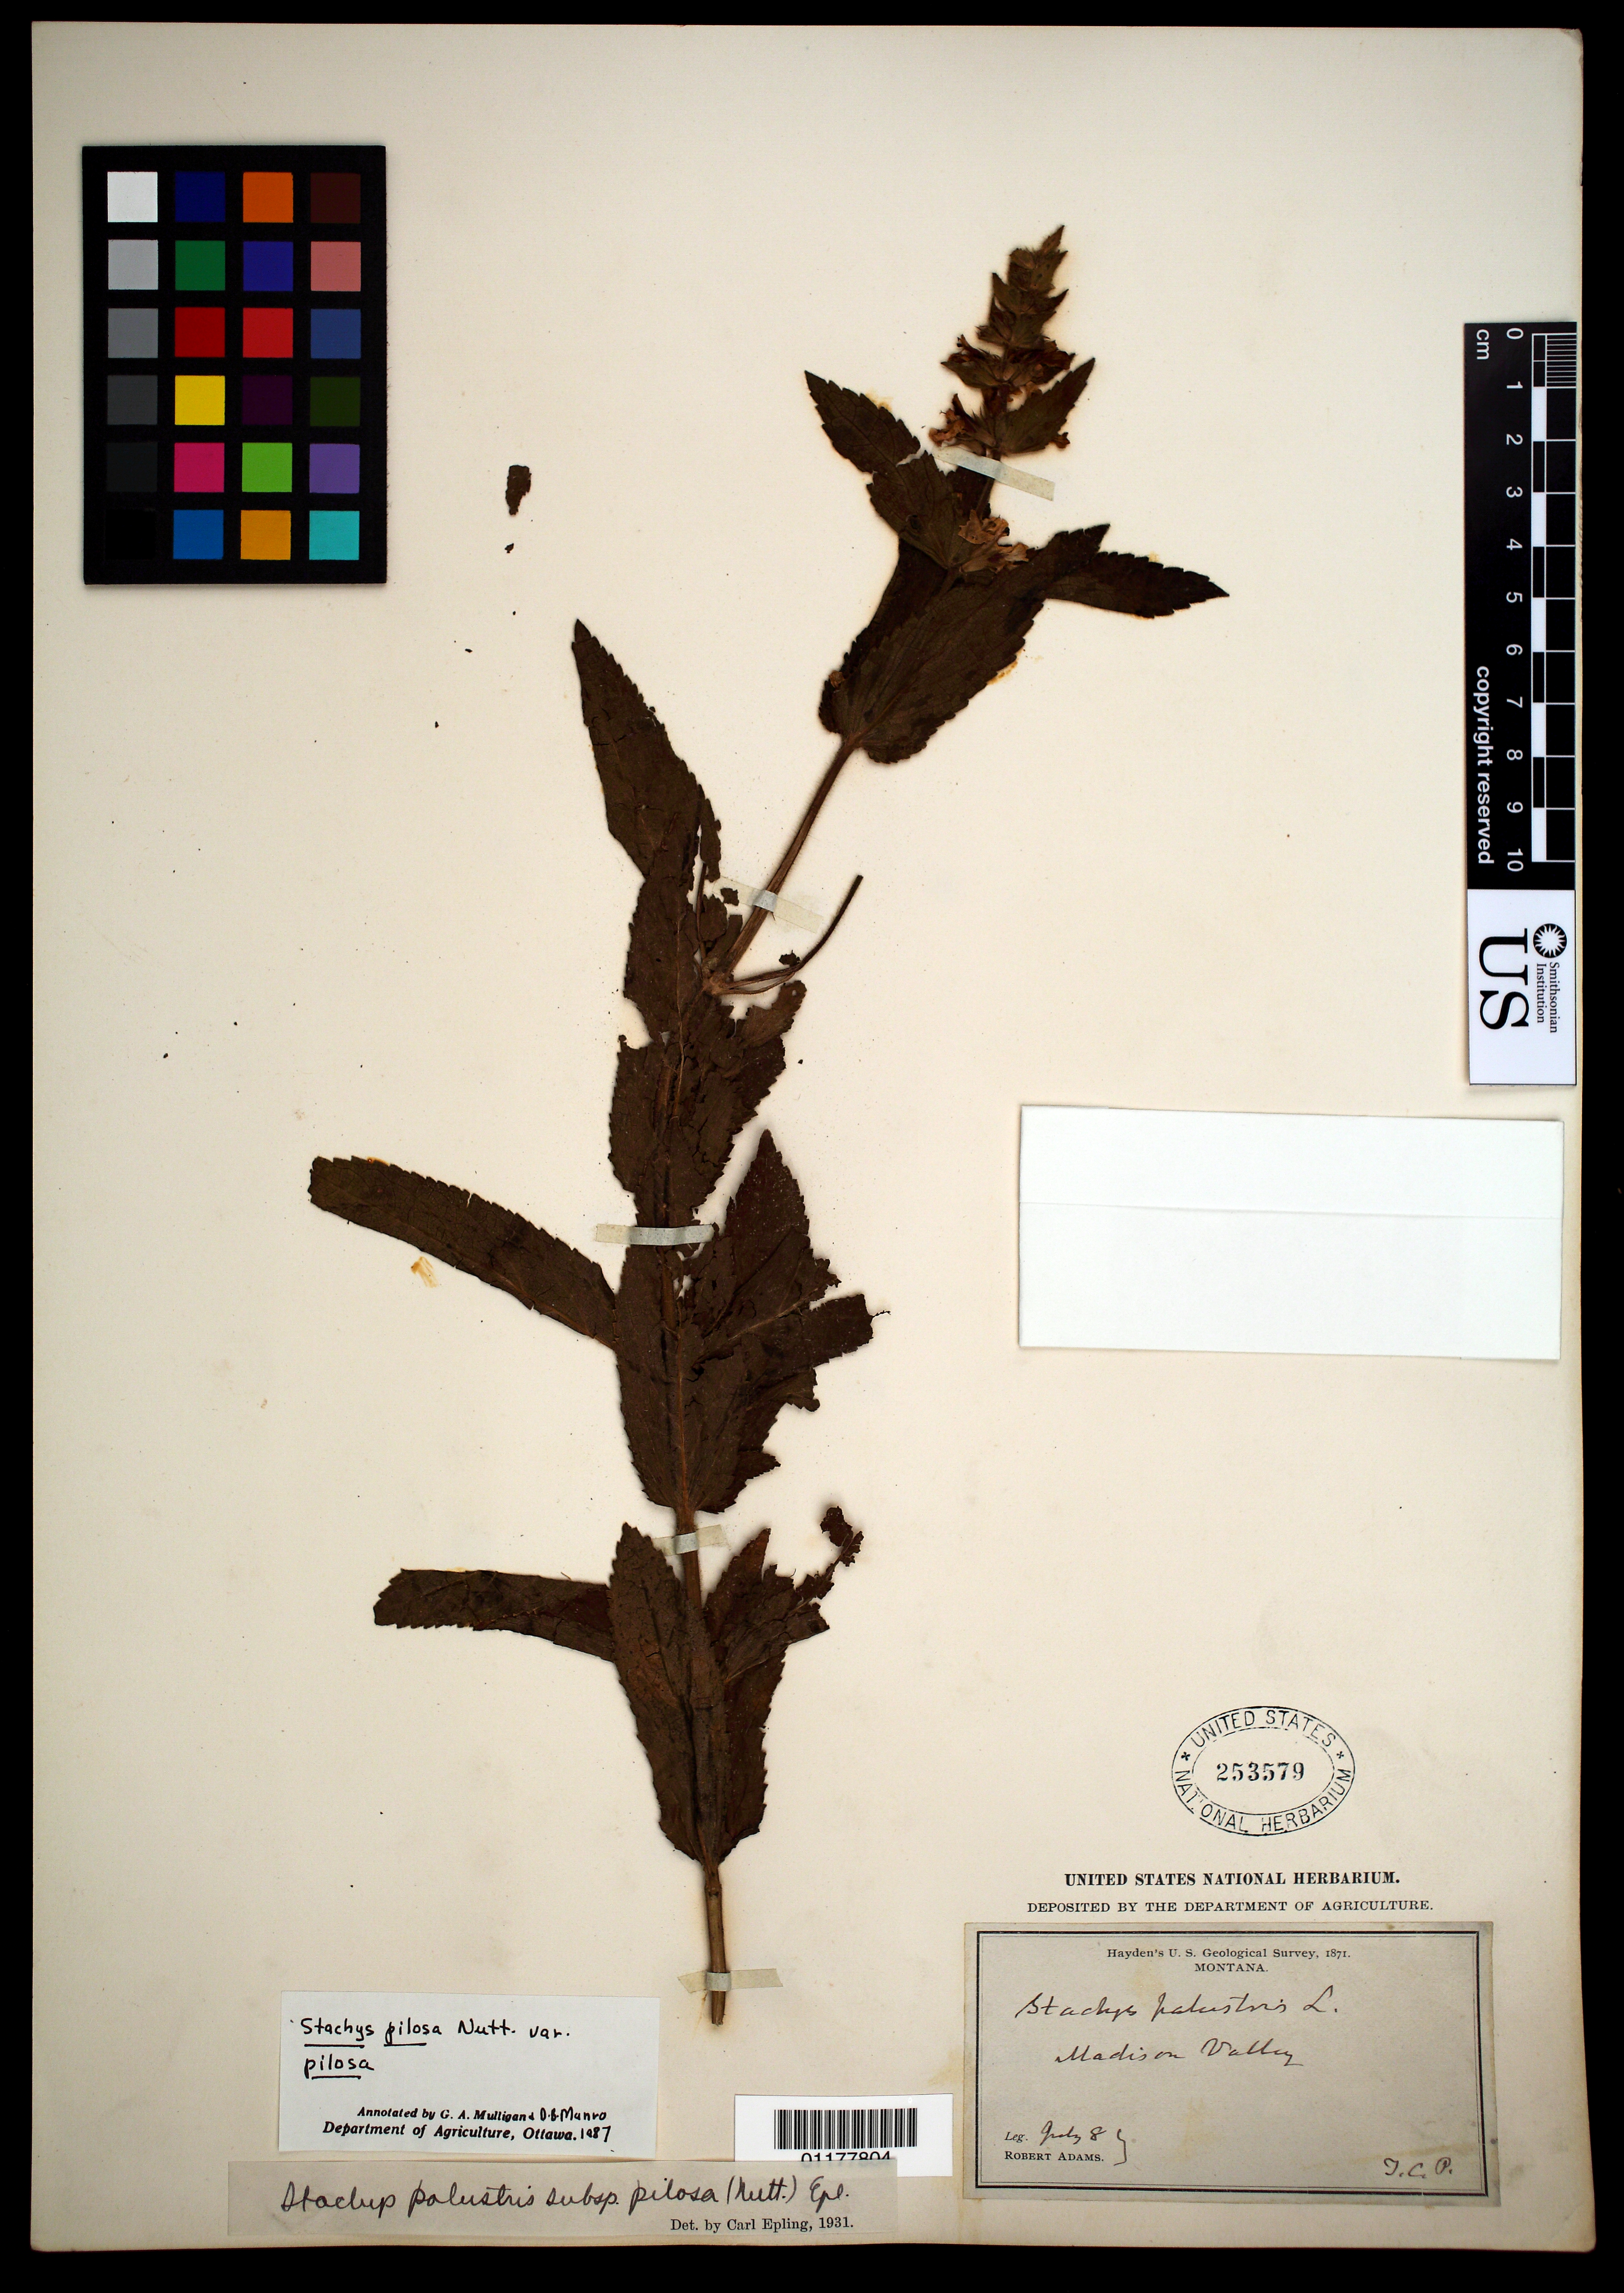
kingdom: Plantae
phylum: Tracheophyta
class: Magnoliopsida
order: Lamiales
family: Lamiaceae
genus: Stachys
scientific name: Stachys pilosa var. pilosa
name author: Nutt.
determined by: Mulligan, G. A.; Munro, D. B.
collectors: R. Adams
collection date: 1871-07-08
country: United States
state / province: Montana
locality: Madison Valley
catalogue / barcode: US 253579